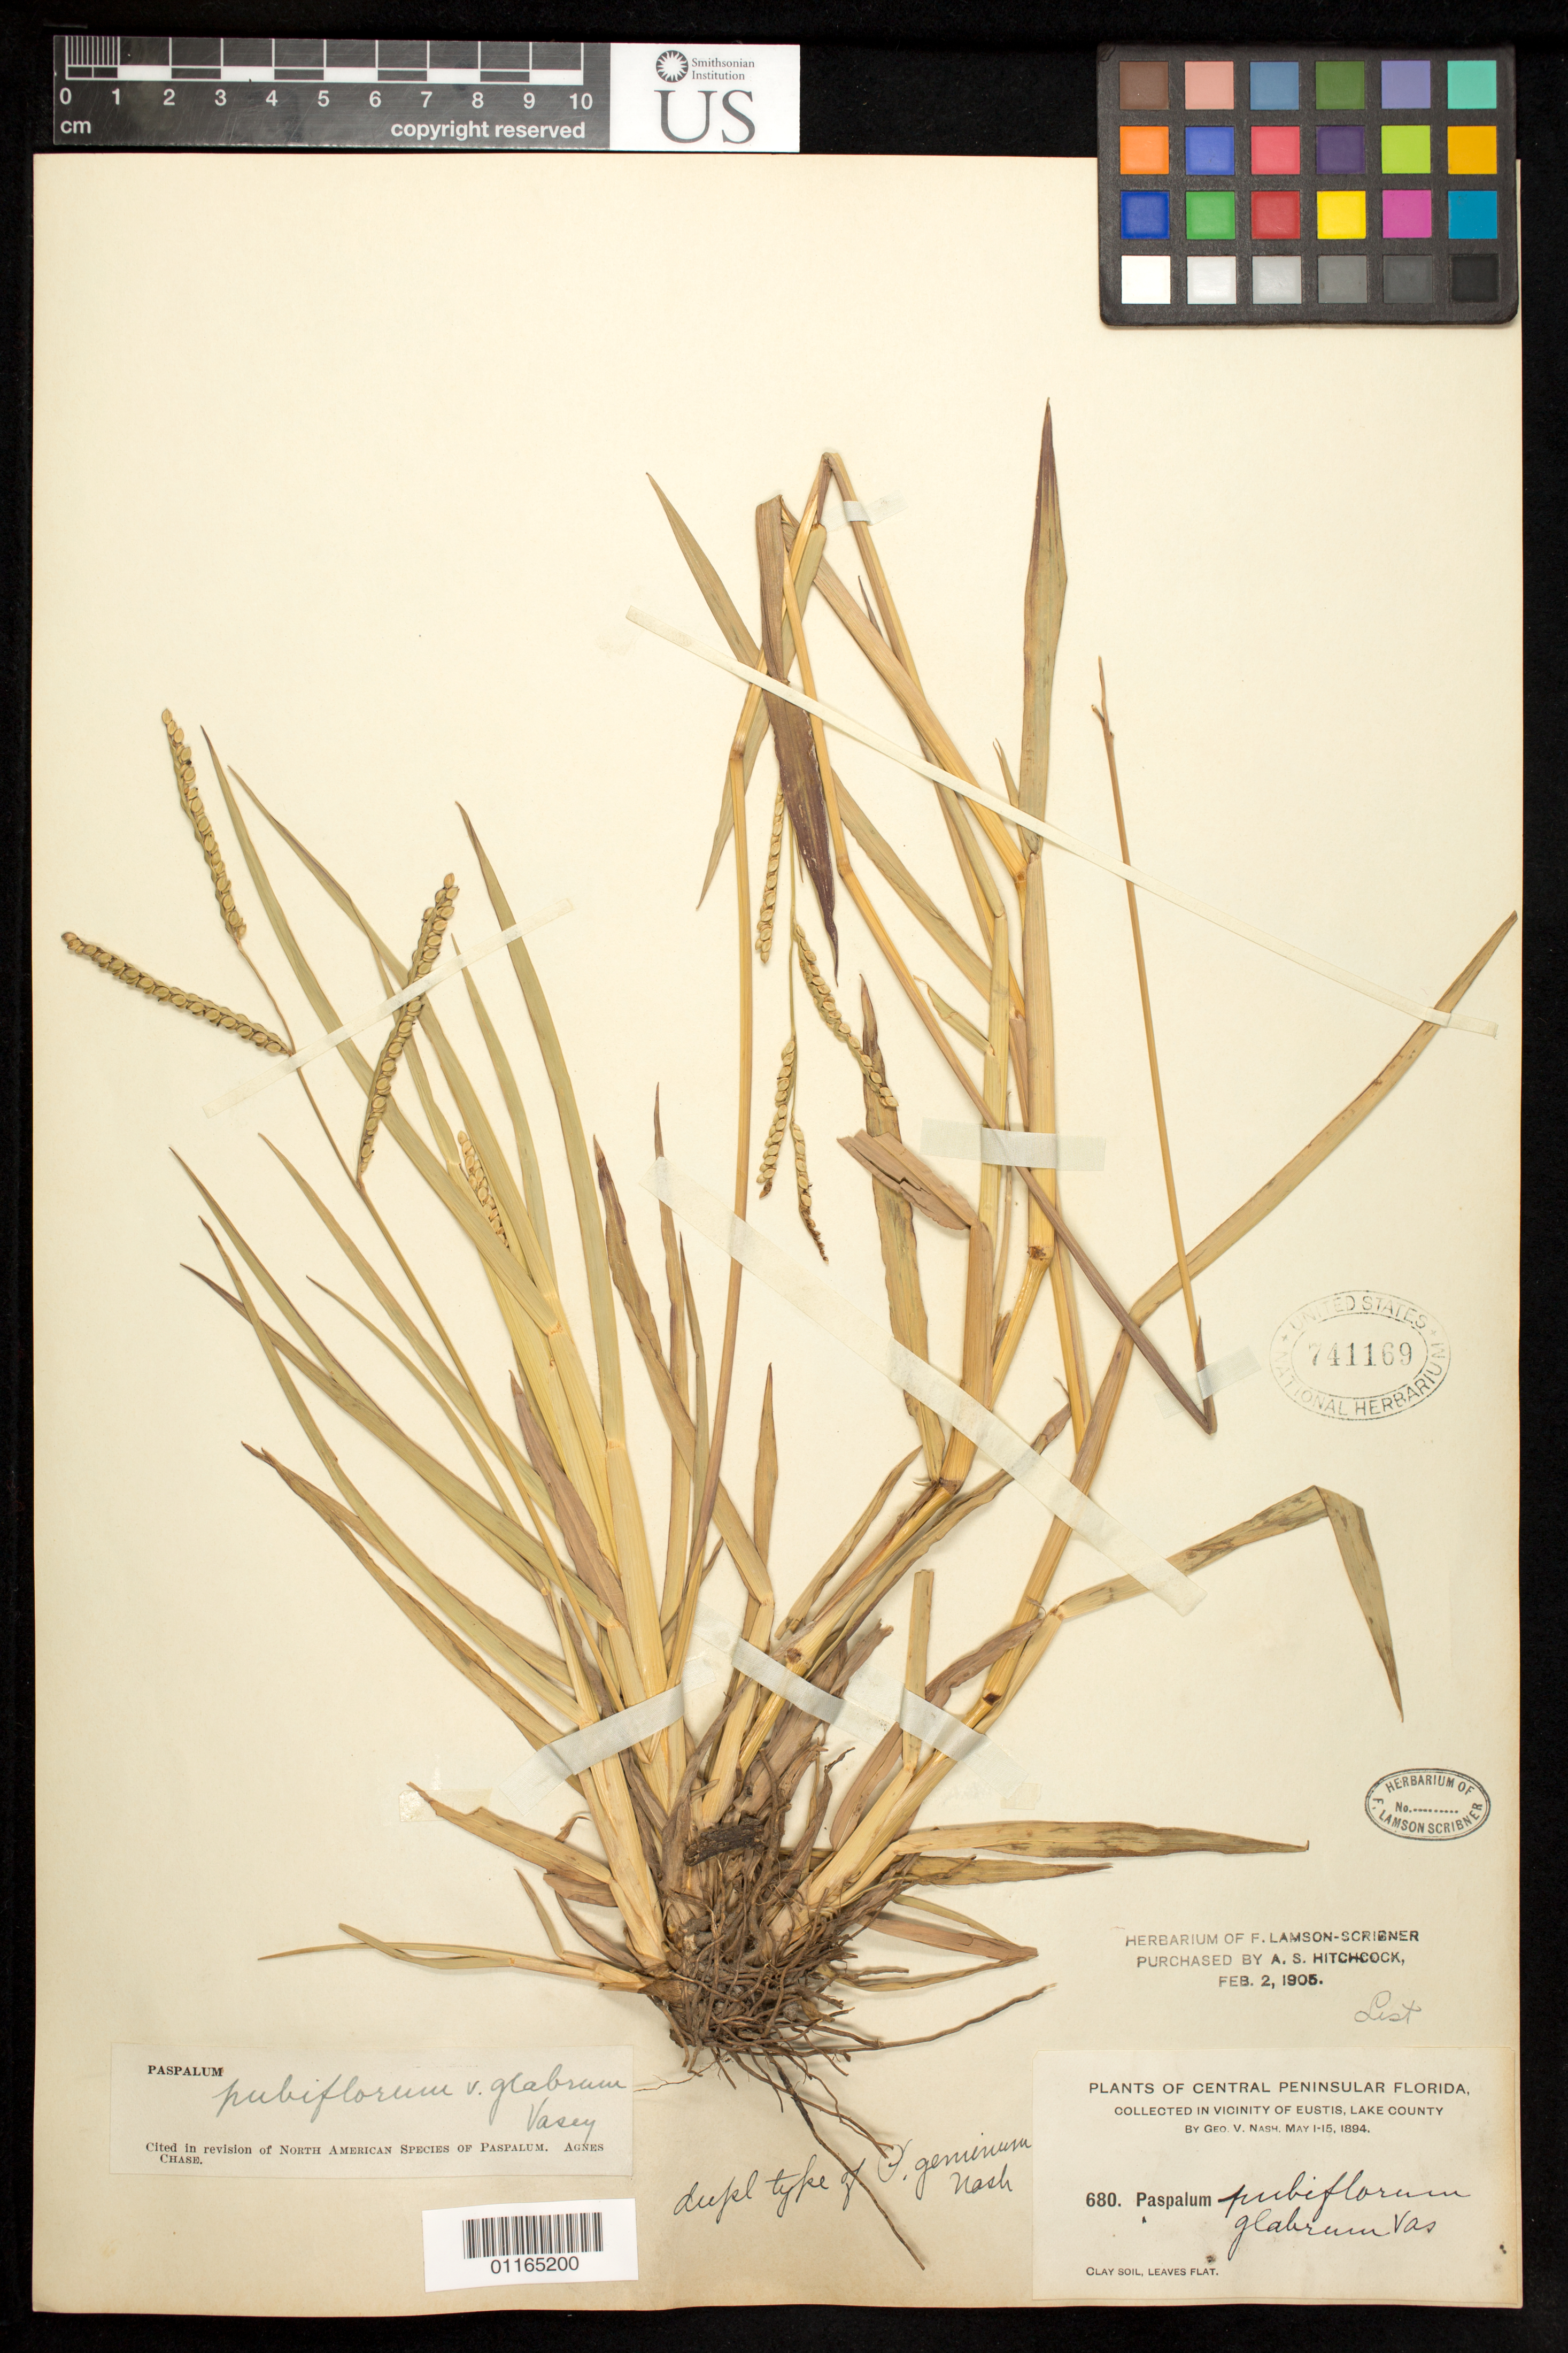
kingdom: Plantae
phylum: Tracheophyta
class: Liliopsida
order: Poales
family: Poaceae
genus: Paspalum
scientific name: Paspalum geminum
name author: Nash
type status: Isotype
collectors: G. V. Nash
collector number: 680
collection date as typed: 01 May 1894 to 15 May 1894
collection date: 1894-05-01/1894-05-15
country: United States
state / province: Florida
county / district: Lake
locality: Vicinity of Eustis, Lake County.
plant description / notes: ex herb Lamson Scribner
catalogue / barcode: US 741169